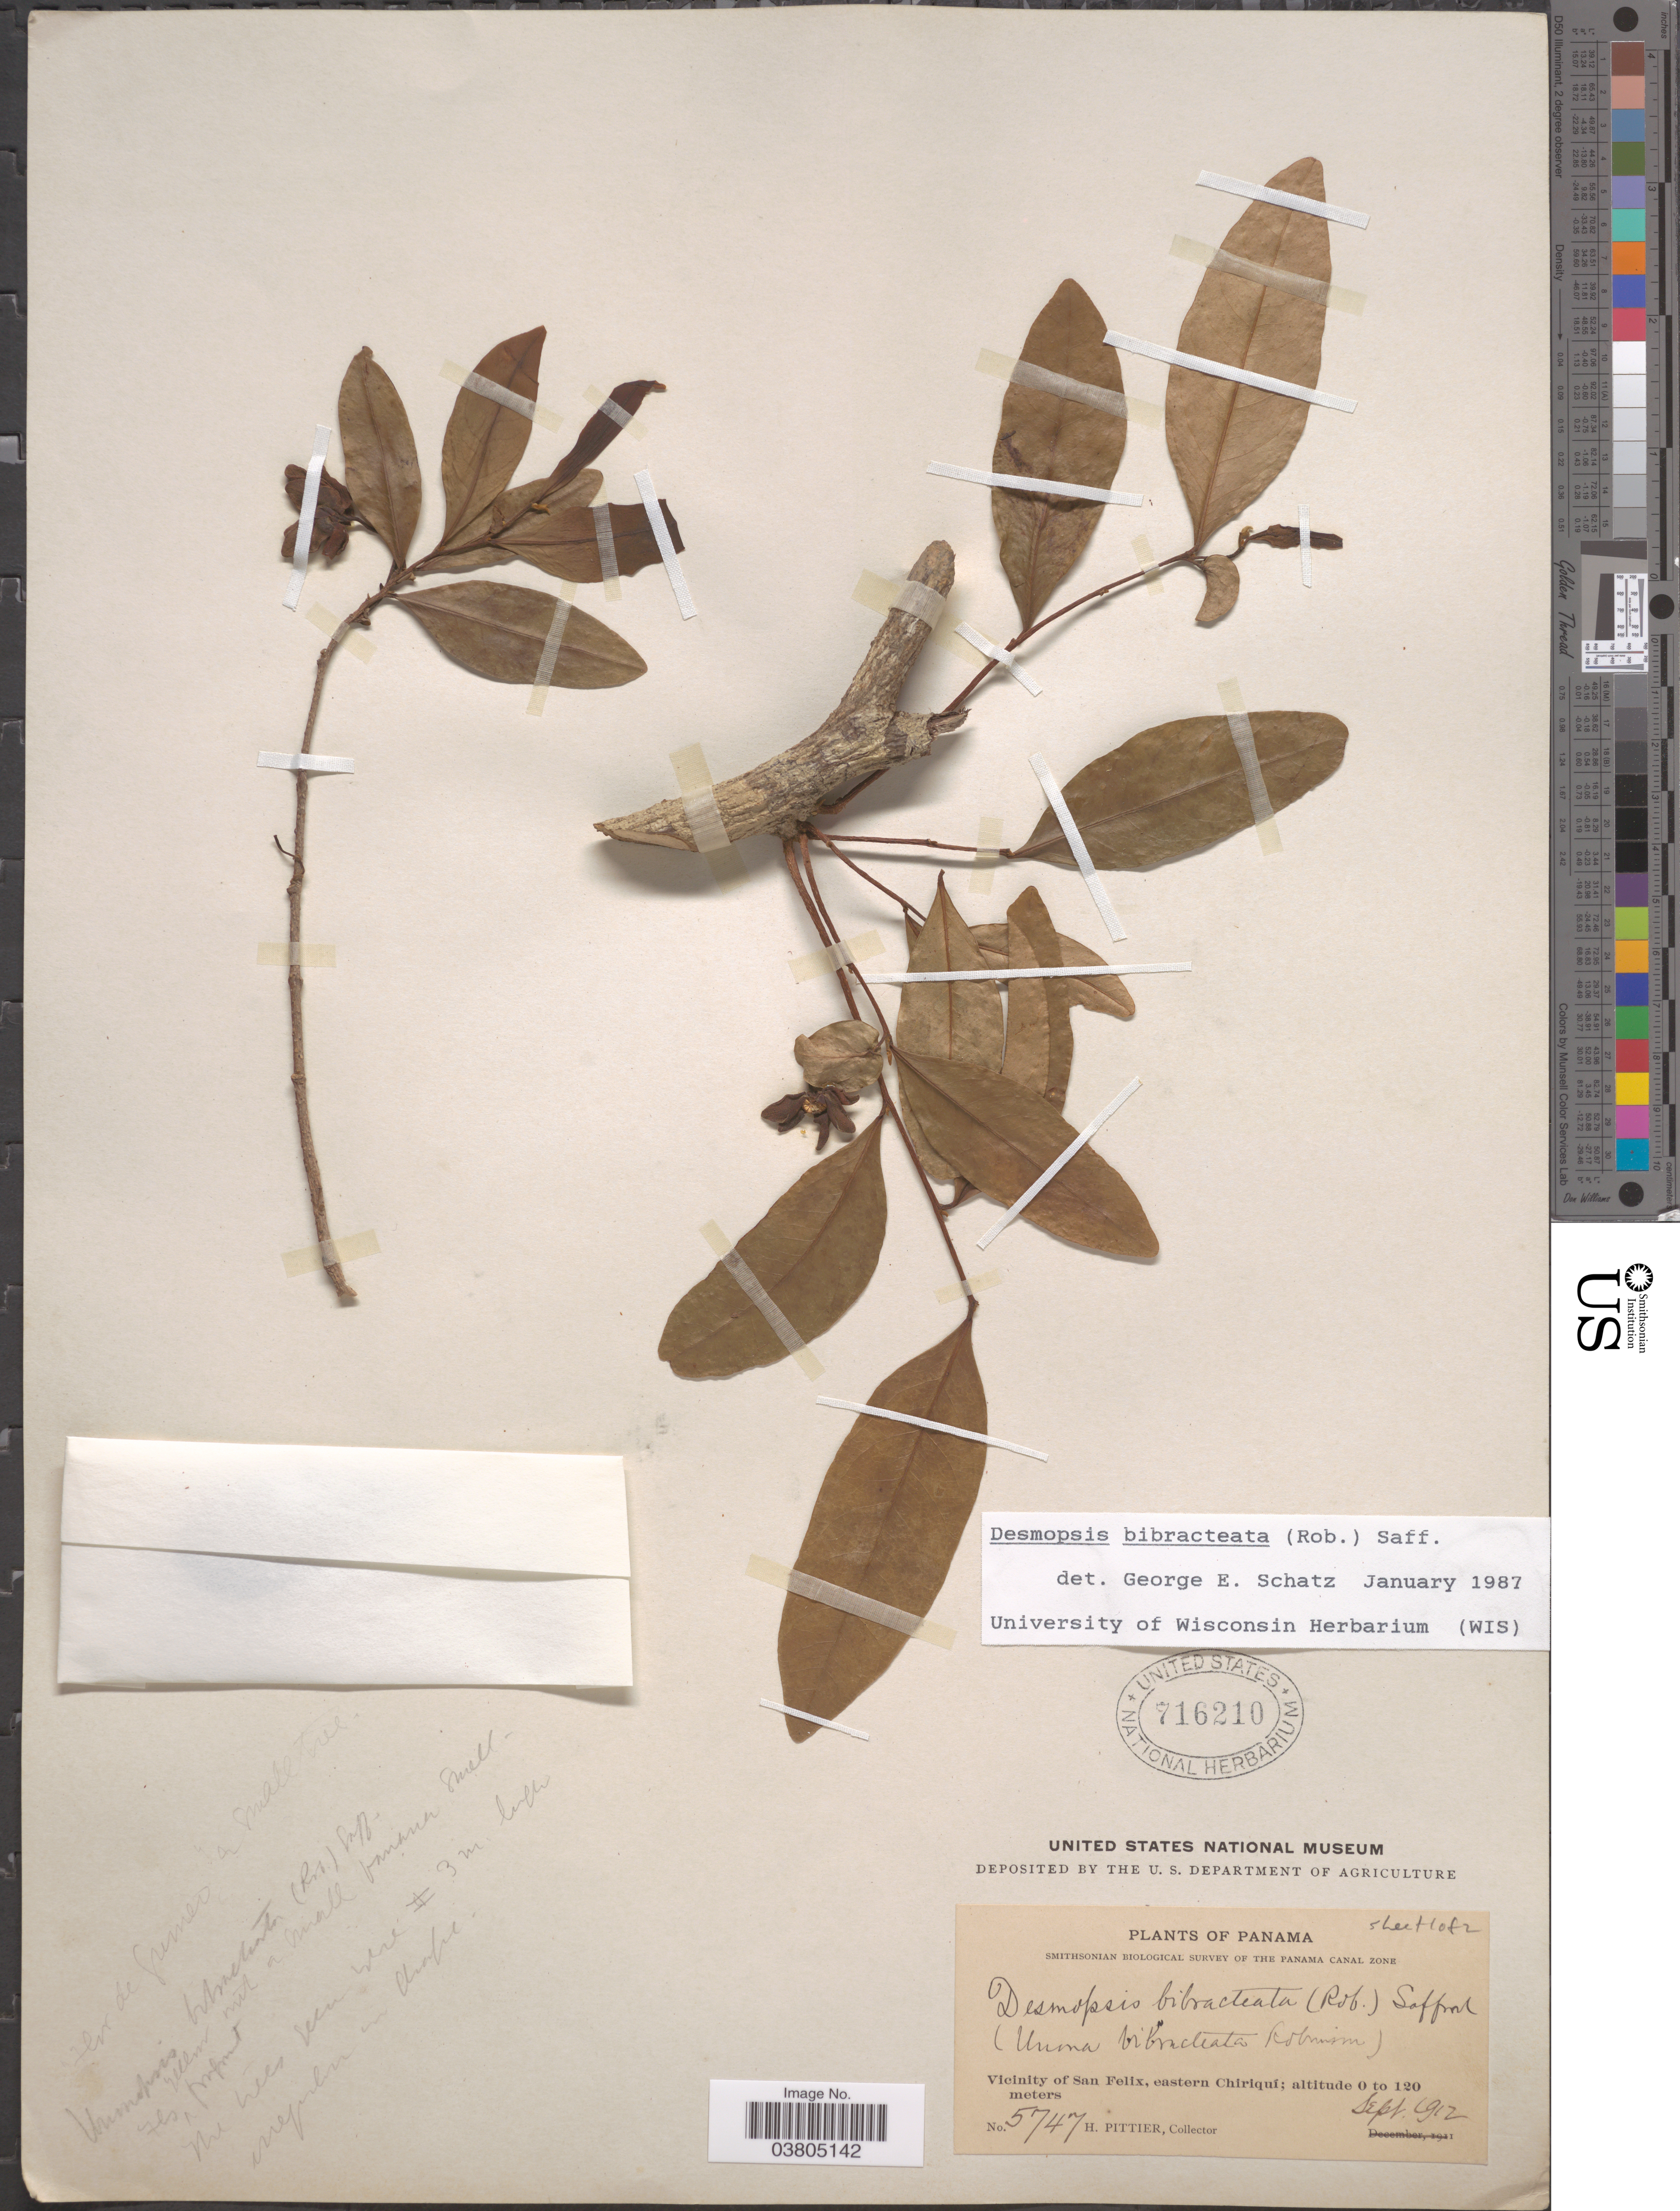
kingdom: Plantae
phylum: Tracheophyta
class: Magnoliopsida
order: Magnoliales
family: Annonaceae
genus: Desmopsis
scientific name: Desmopsis bibracteata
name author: (B.L. Rob.) Saff.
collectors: H. F. Pittier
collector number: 5747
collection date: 1912-09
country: Panama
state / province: Chiriqui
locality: Vicinity of San Felix, eastern Chiriquí.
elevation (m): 0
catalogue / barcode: US 716210